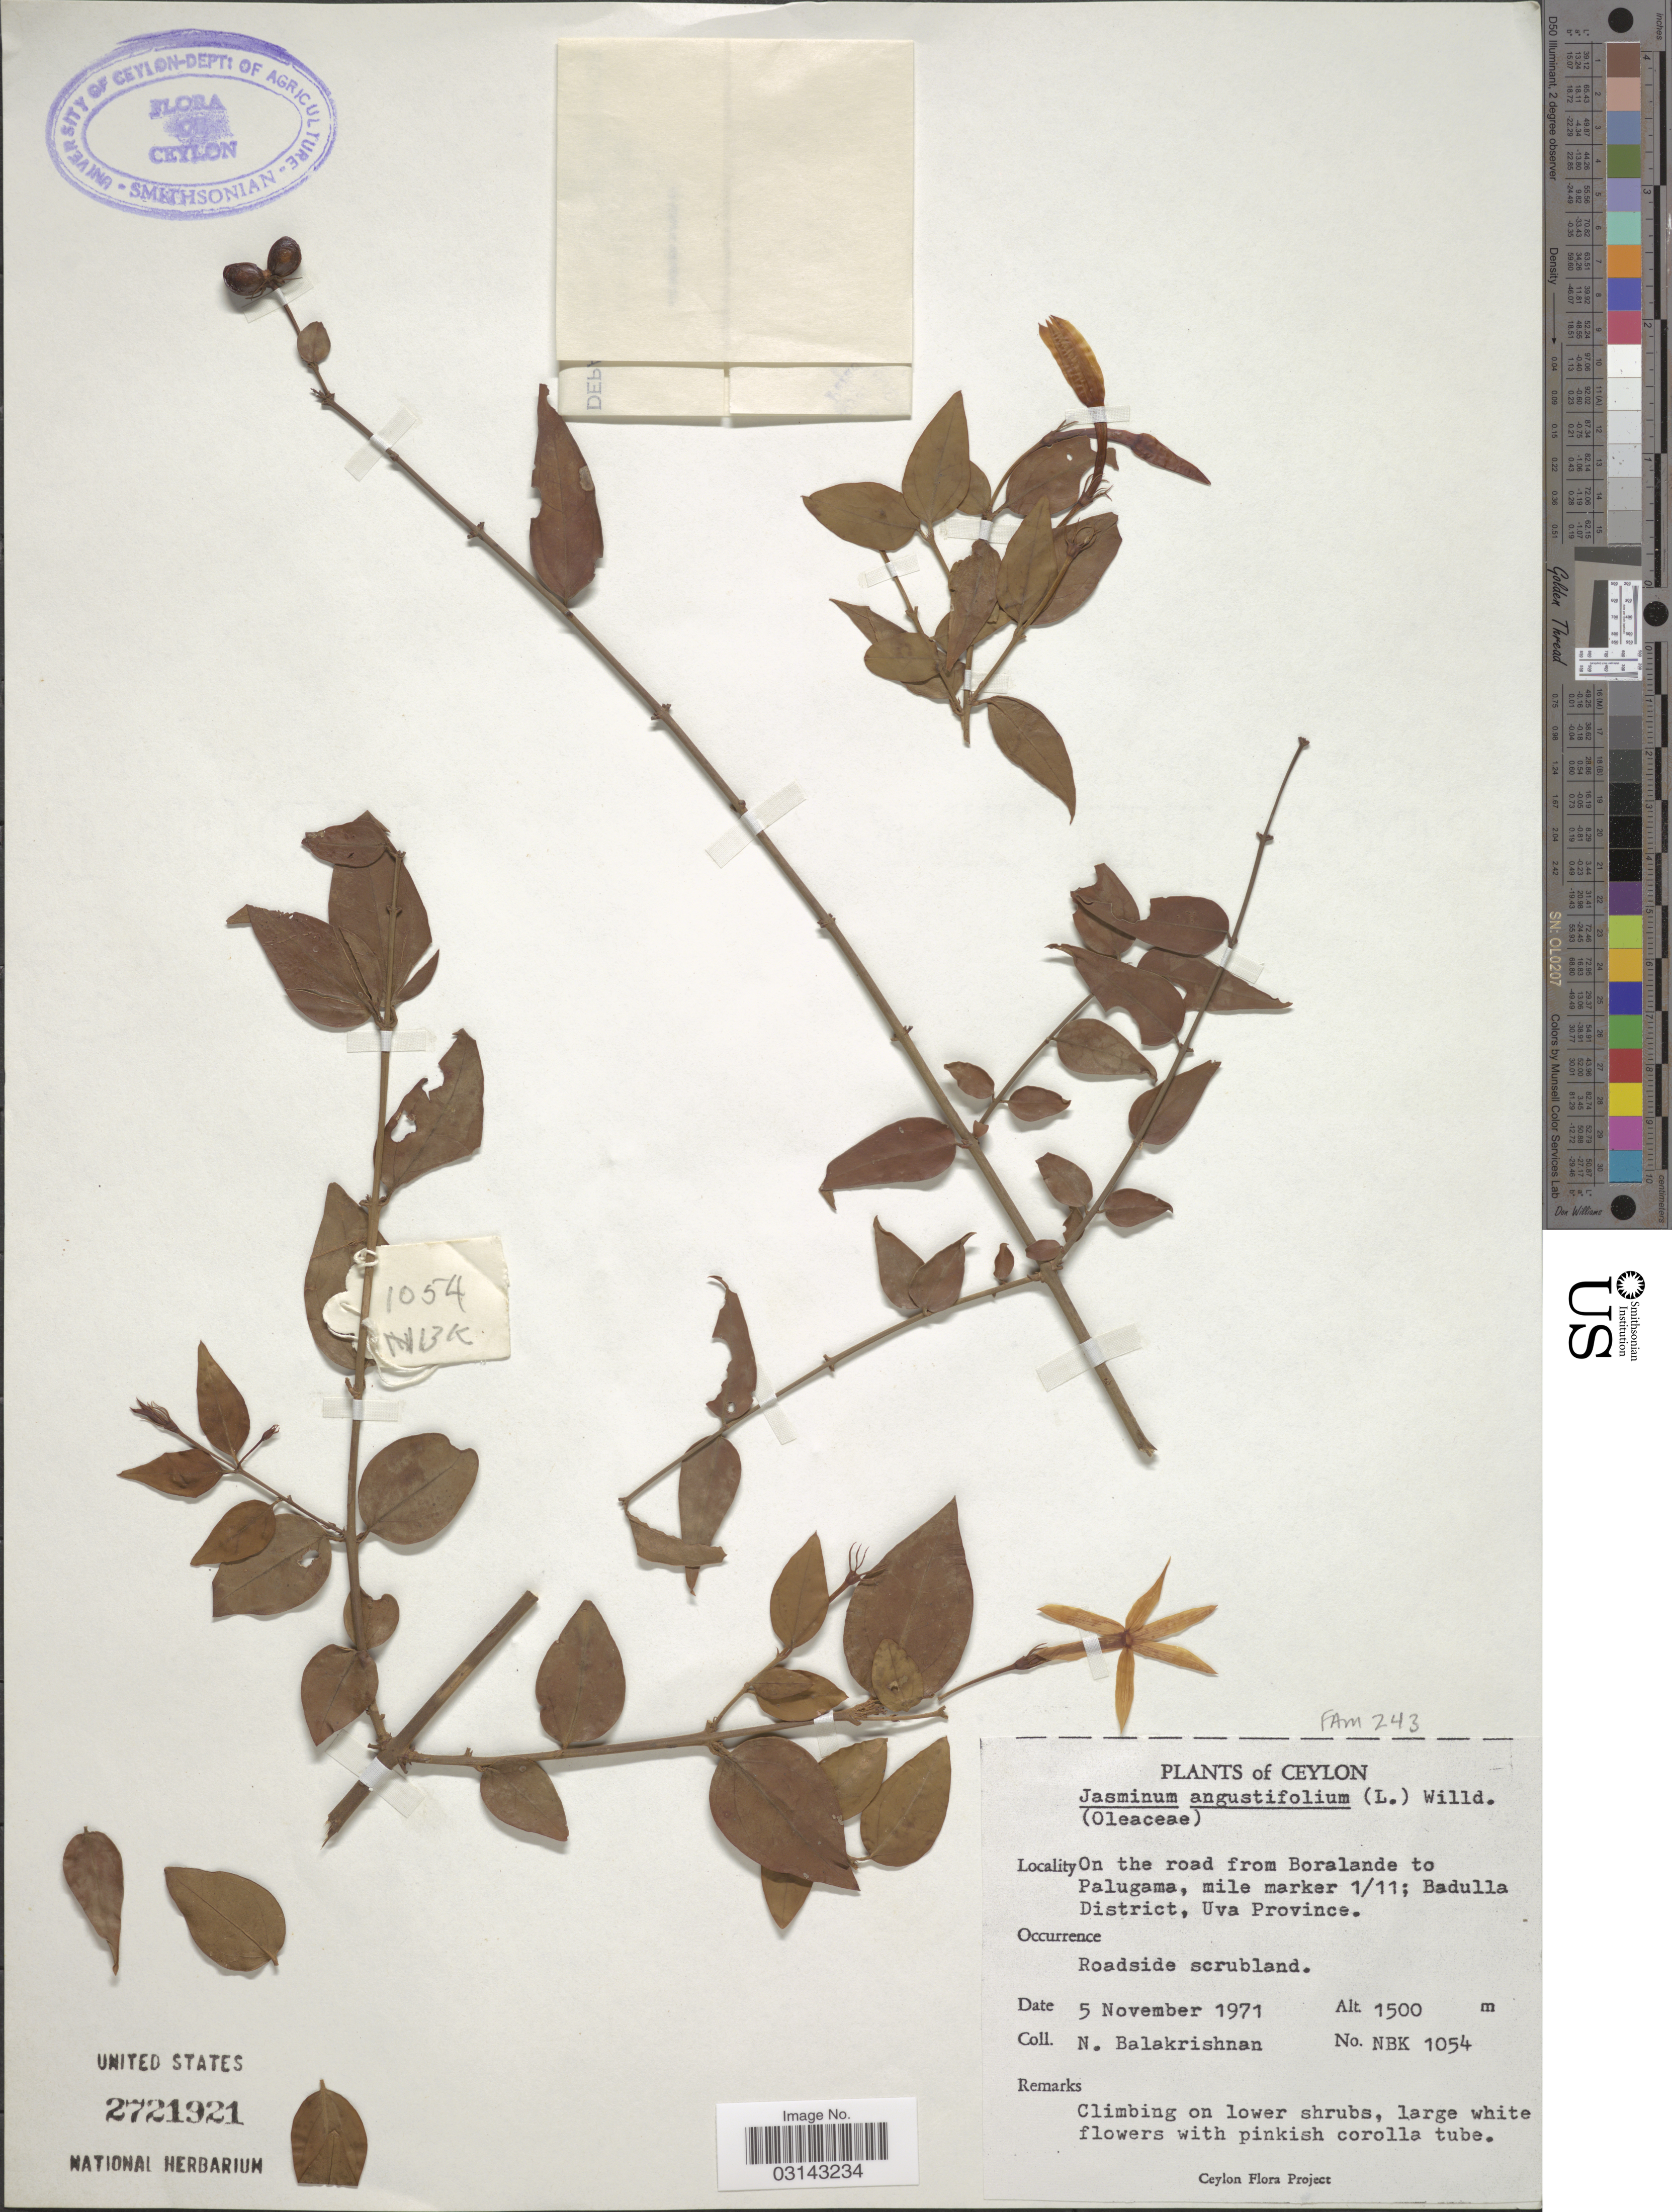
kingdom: Plantae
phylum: Tracheophyta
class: Magnoliopsida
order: Lamiales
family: Oleaceae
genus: Jasminum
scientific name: Jasminum angustifolium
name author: (L.) Willd.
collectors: N. Balakrishnan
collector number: NBK 1054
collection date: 1971-11-05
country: Sri Lanka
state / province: Uva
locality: Ceylon. On the road from Boralande to Palugama, mile marker 1/11; Badulla District.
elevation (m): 1500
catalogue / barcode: US 2721921